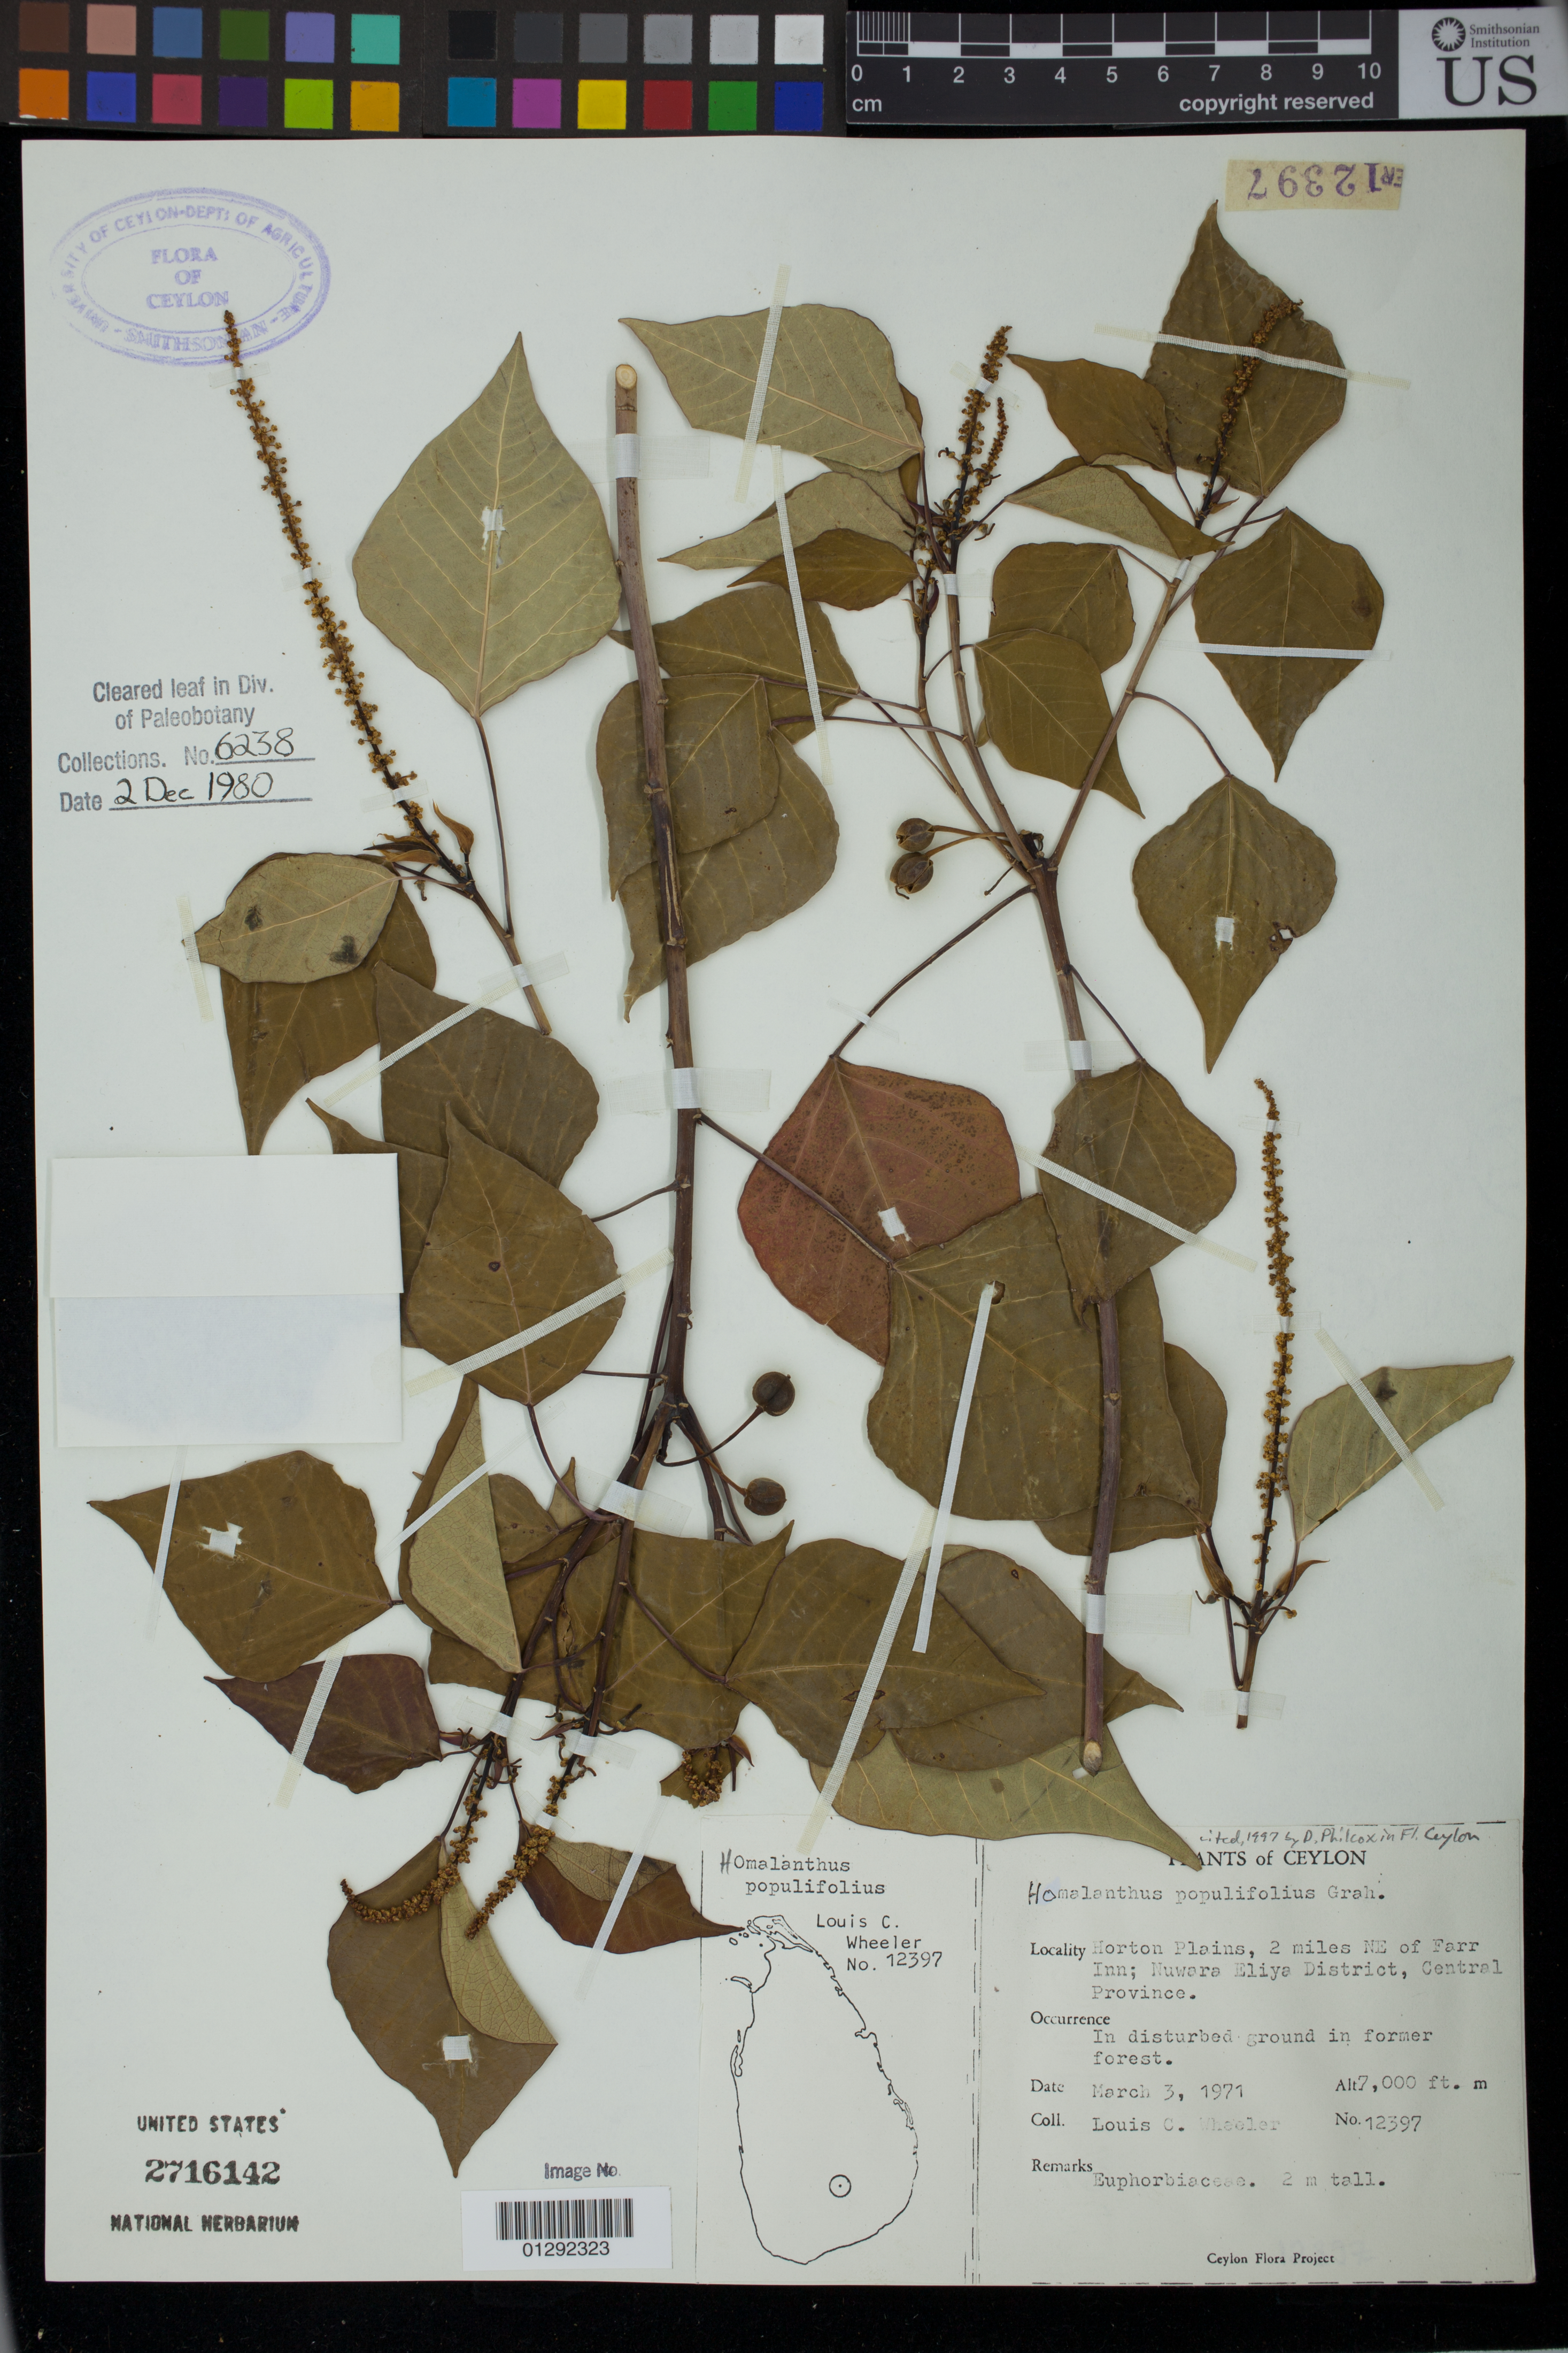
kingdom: Plantae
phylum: Tracheophyta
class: Magnoliopsida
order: Malpighiales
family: Euphorbiaceae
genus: Homalanthus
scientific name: Homalanthus populifolius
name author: Graham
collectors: L. C. Wheeler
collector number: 12397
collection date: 1971-03-03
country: Sri Lanka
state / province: Central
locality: Ceylon. Horton Plains, 2 miles NE of Farr Inn; Nuwara Eliya District.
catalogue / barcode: US 2716142